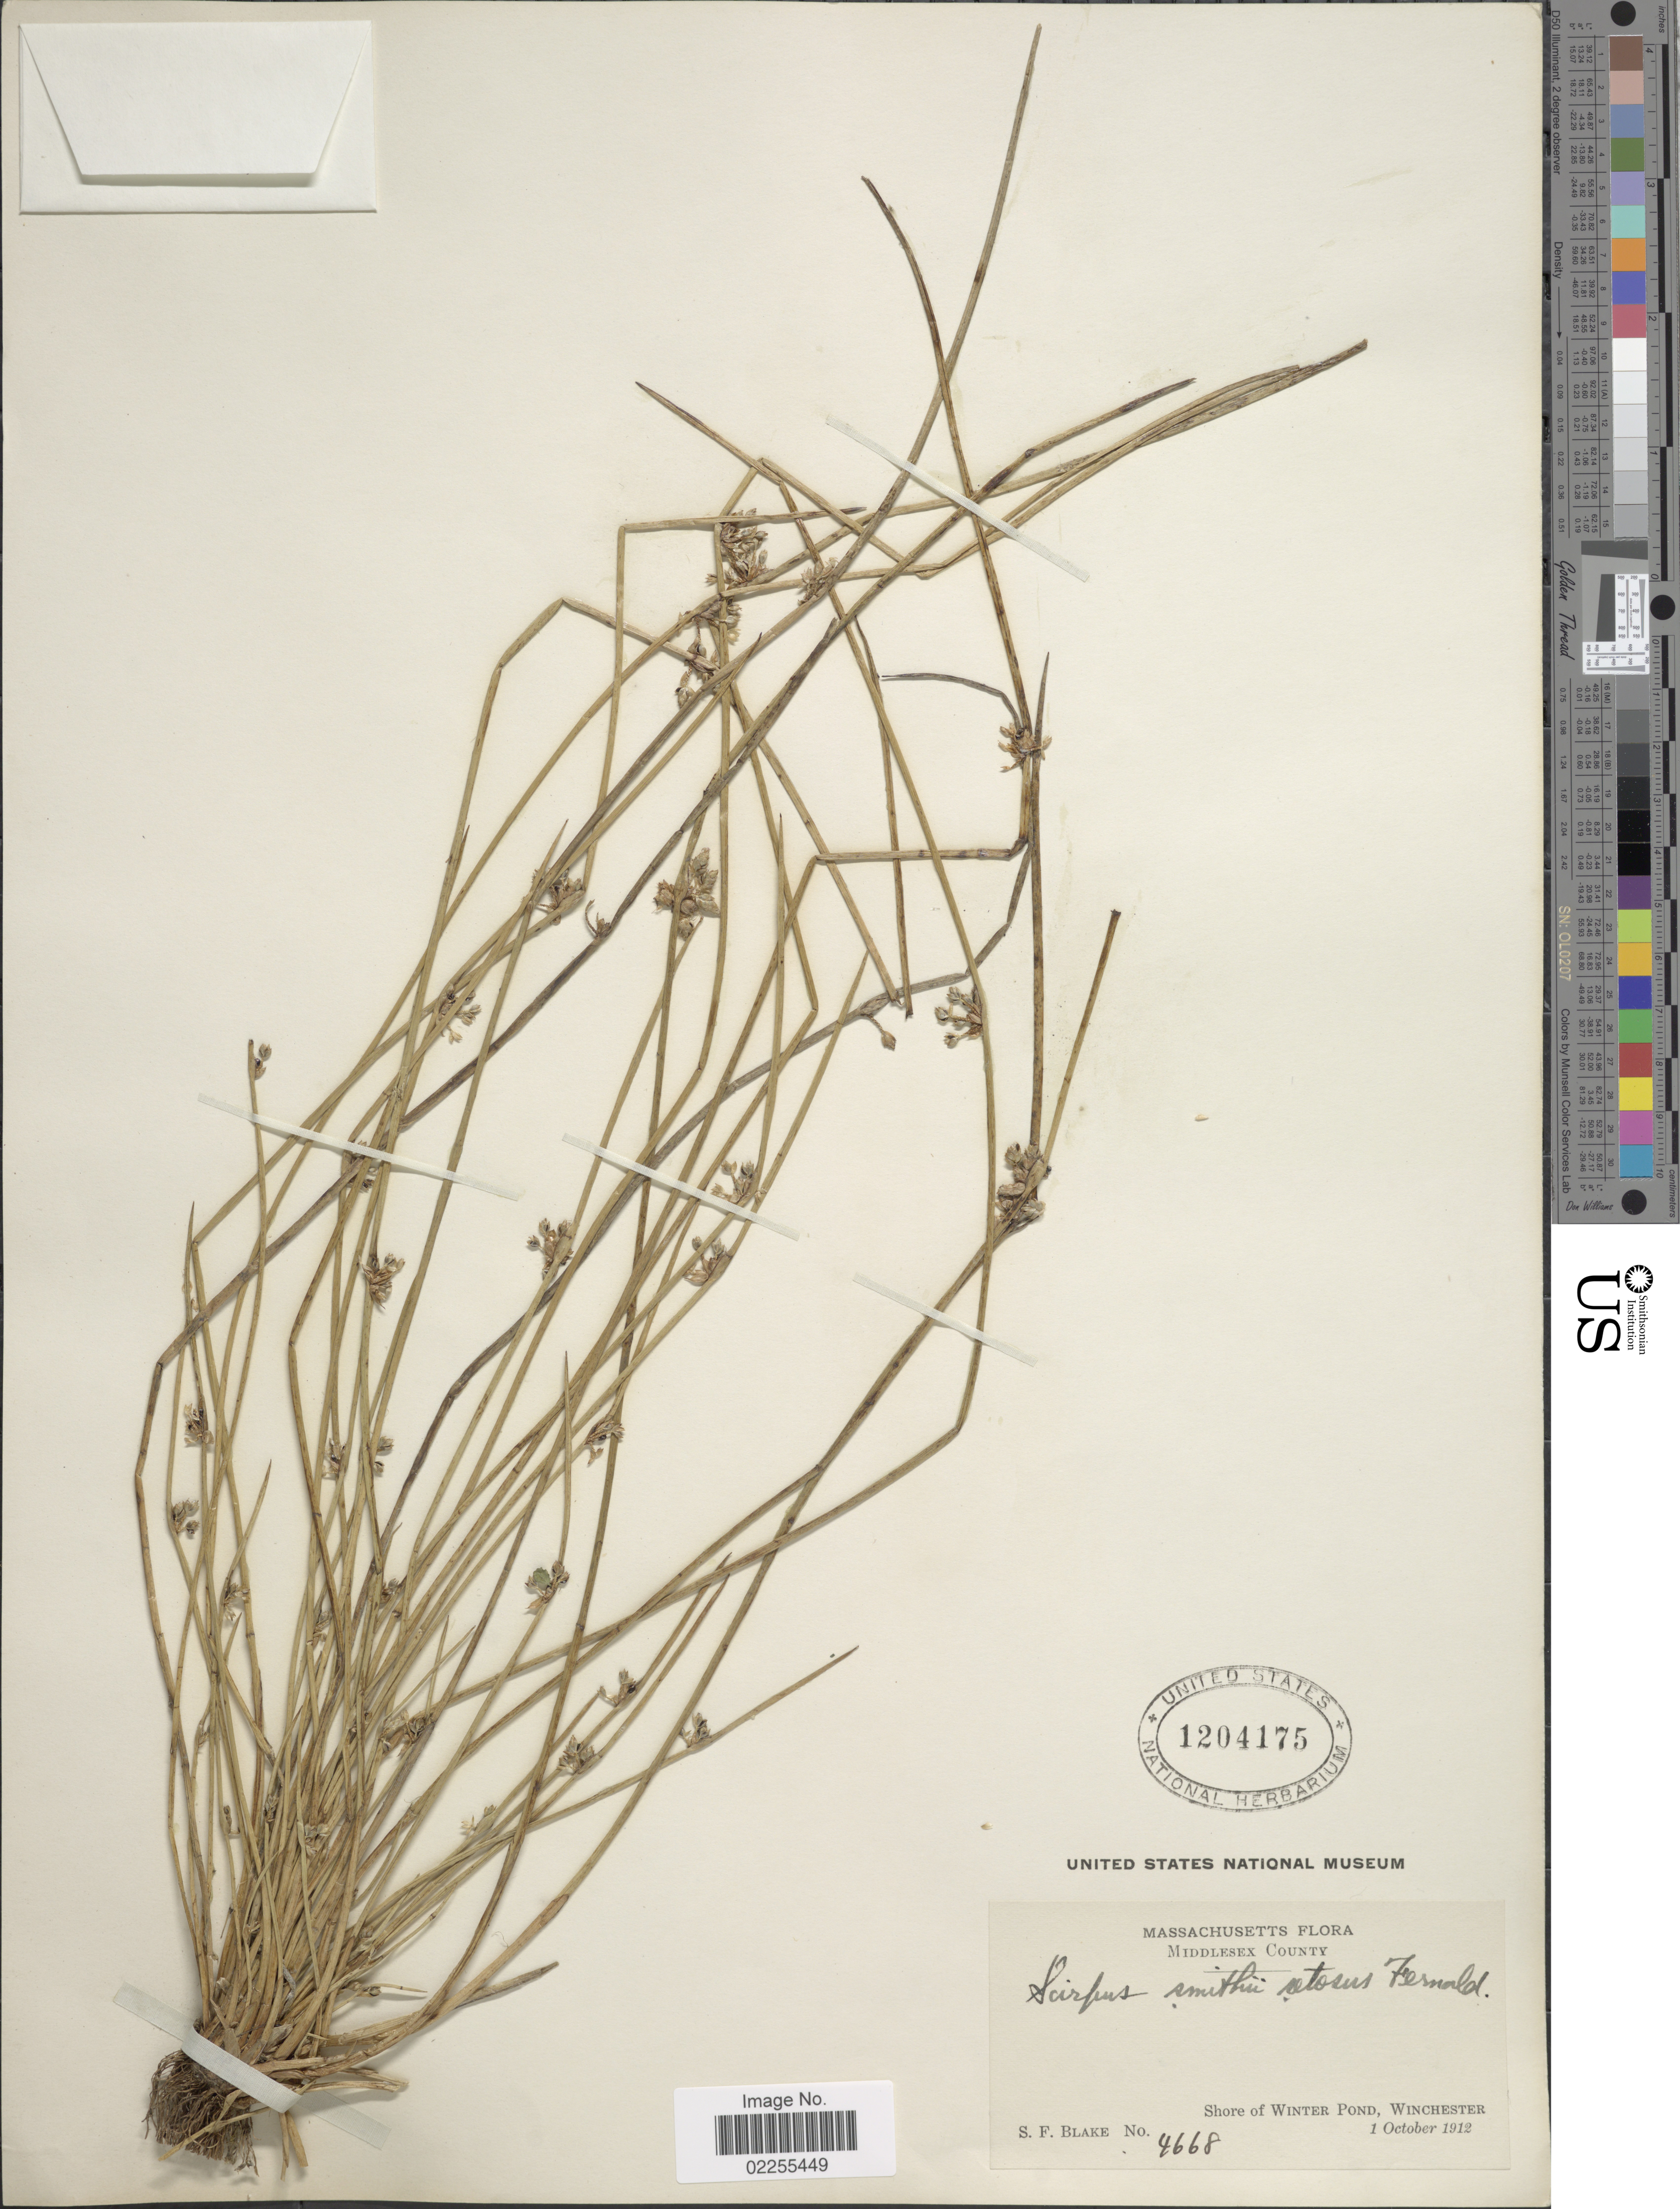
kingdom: Plantae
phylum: Tracheophyta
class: Liliopsida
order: Poales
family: Cyperaceae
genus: Schoenoplectus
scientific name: Schoenoplectus smithii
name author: (A. Gray) Soják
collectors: S. Blake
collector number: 4668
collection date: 1912-10-01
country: United States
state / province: Massachusetts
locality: Middlesex County, shore of Winter Pond, Winchester.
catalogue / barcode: US 1204175